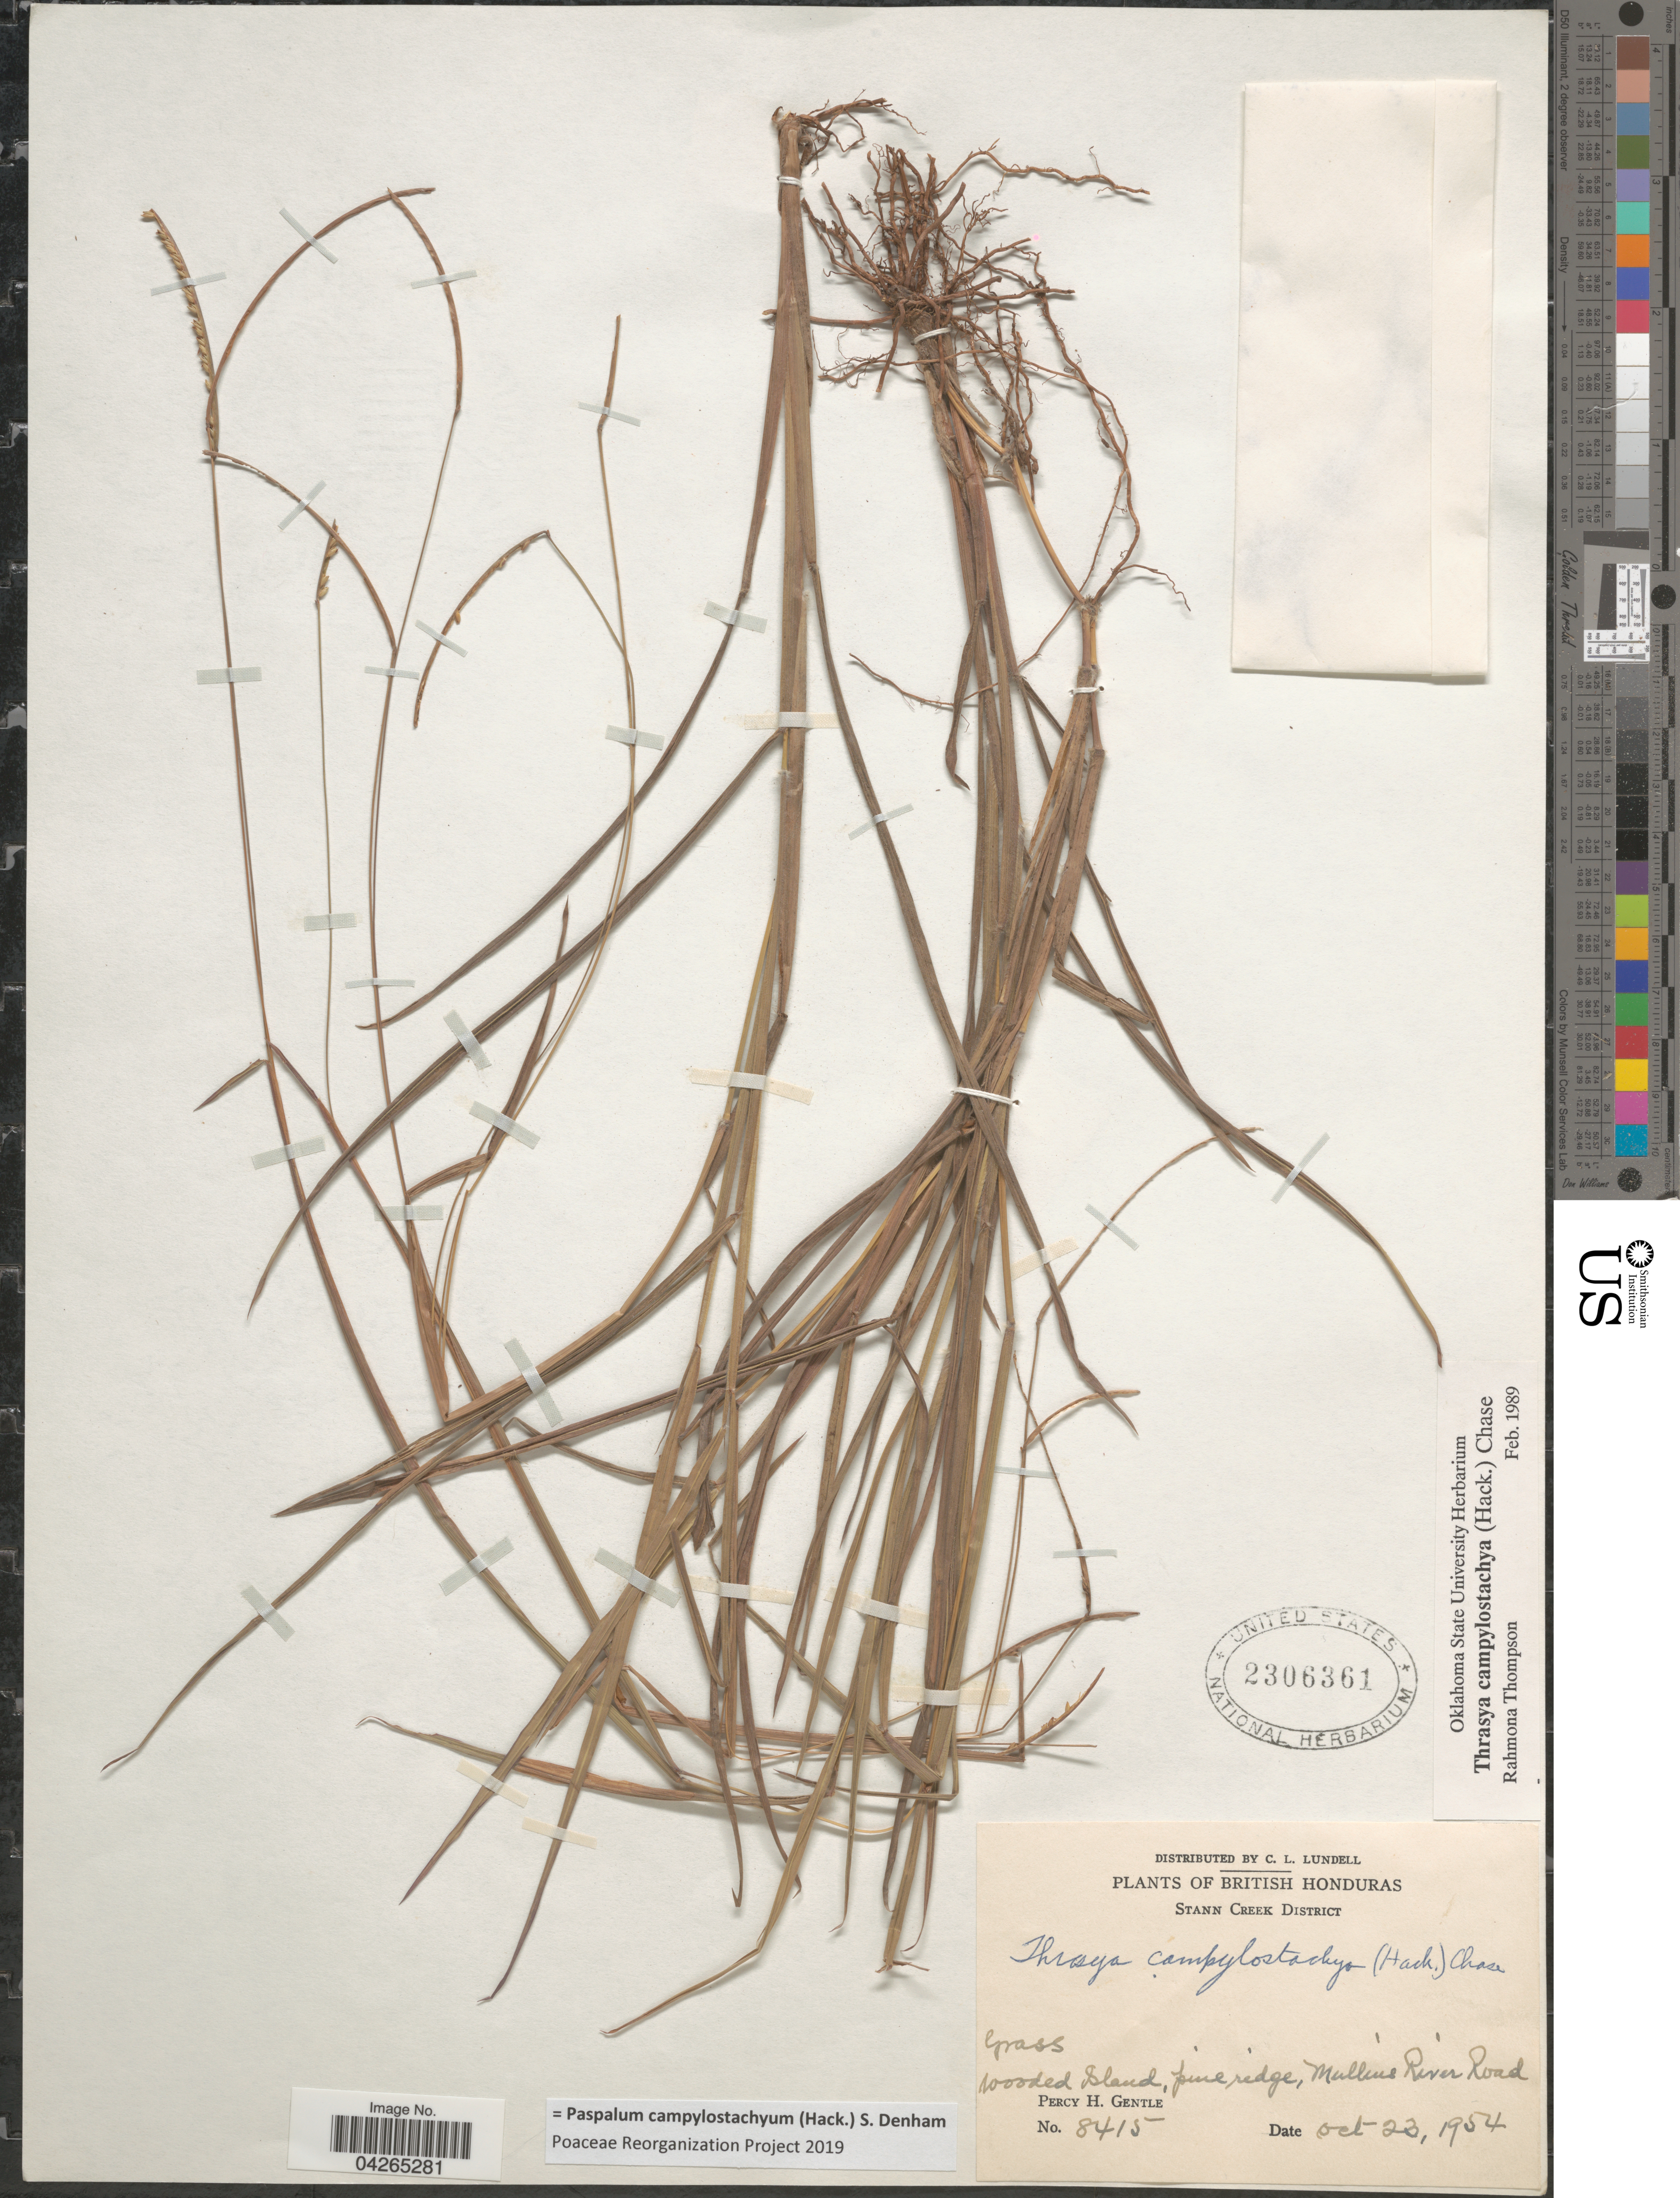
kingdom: Plantae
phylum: Tracheophyta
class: Liliopsida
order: Poales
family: Poaceae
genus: Paspalum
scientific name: Paspalum campylostachyum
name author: (Hack.) S. Denham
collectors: P. H. Gentle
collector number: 8415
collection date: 1954-10-23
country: Belize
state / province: Stann Creek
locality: British Honduras. Stann Creek District. Wooded Island, pine ridge, Mullins River Road.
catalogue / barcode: US 2306361